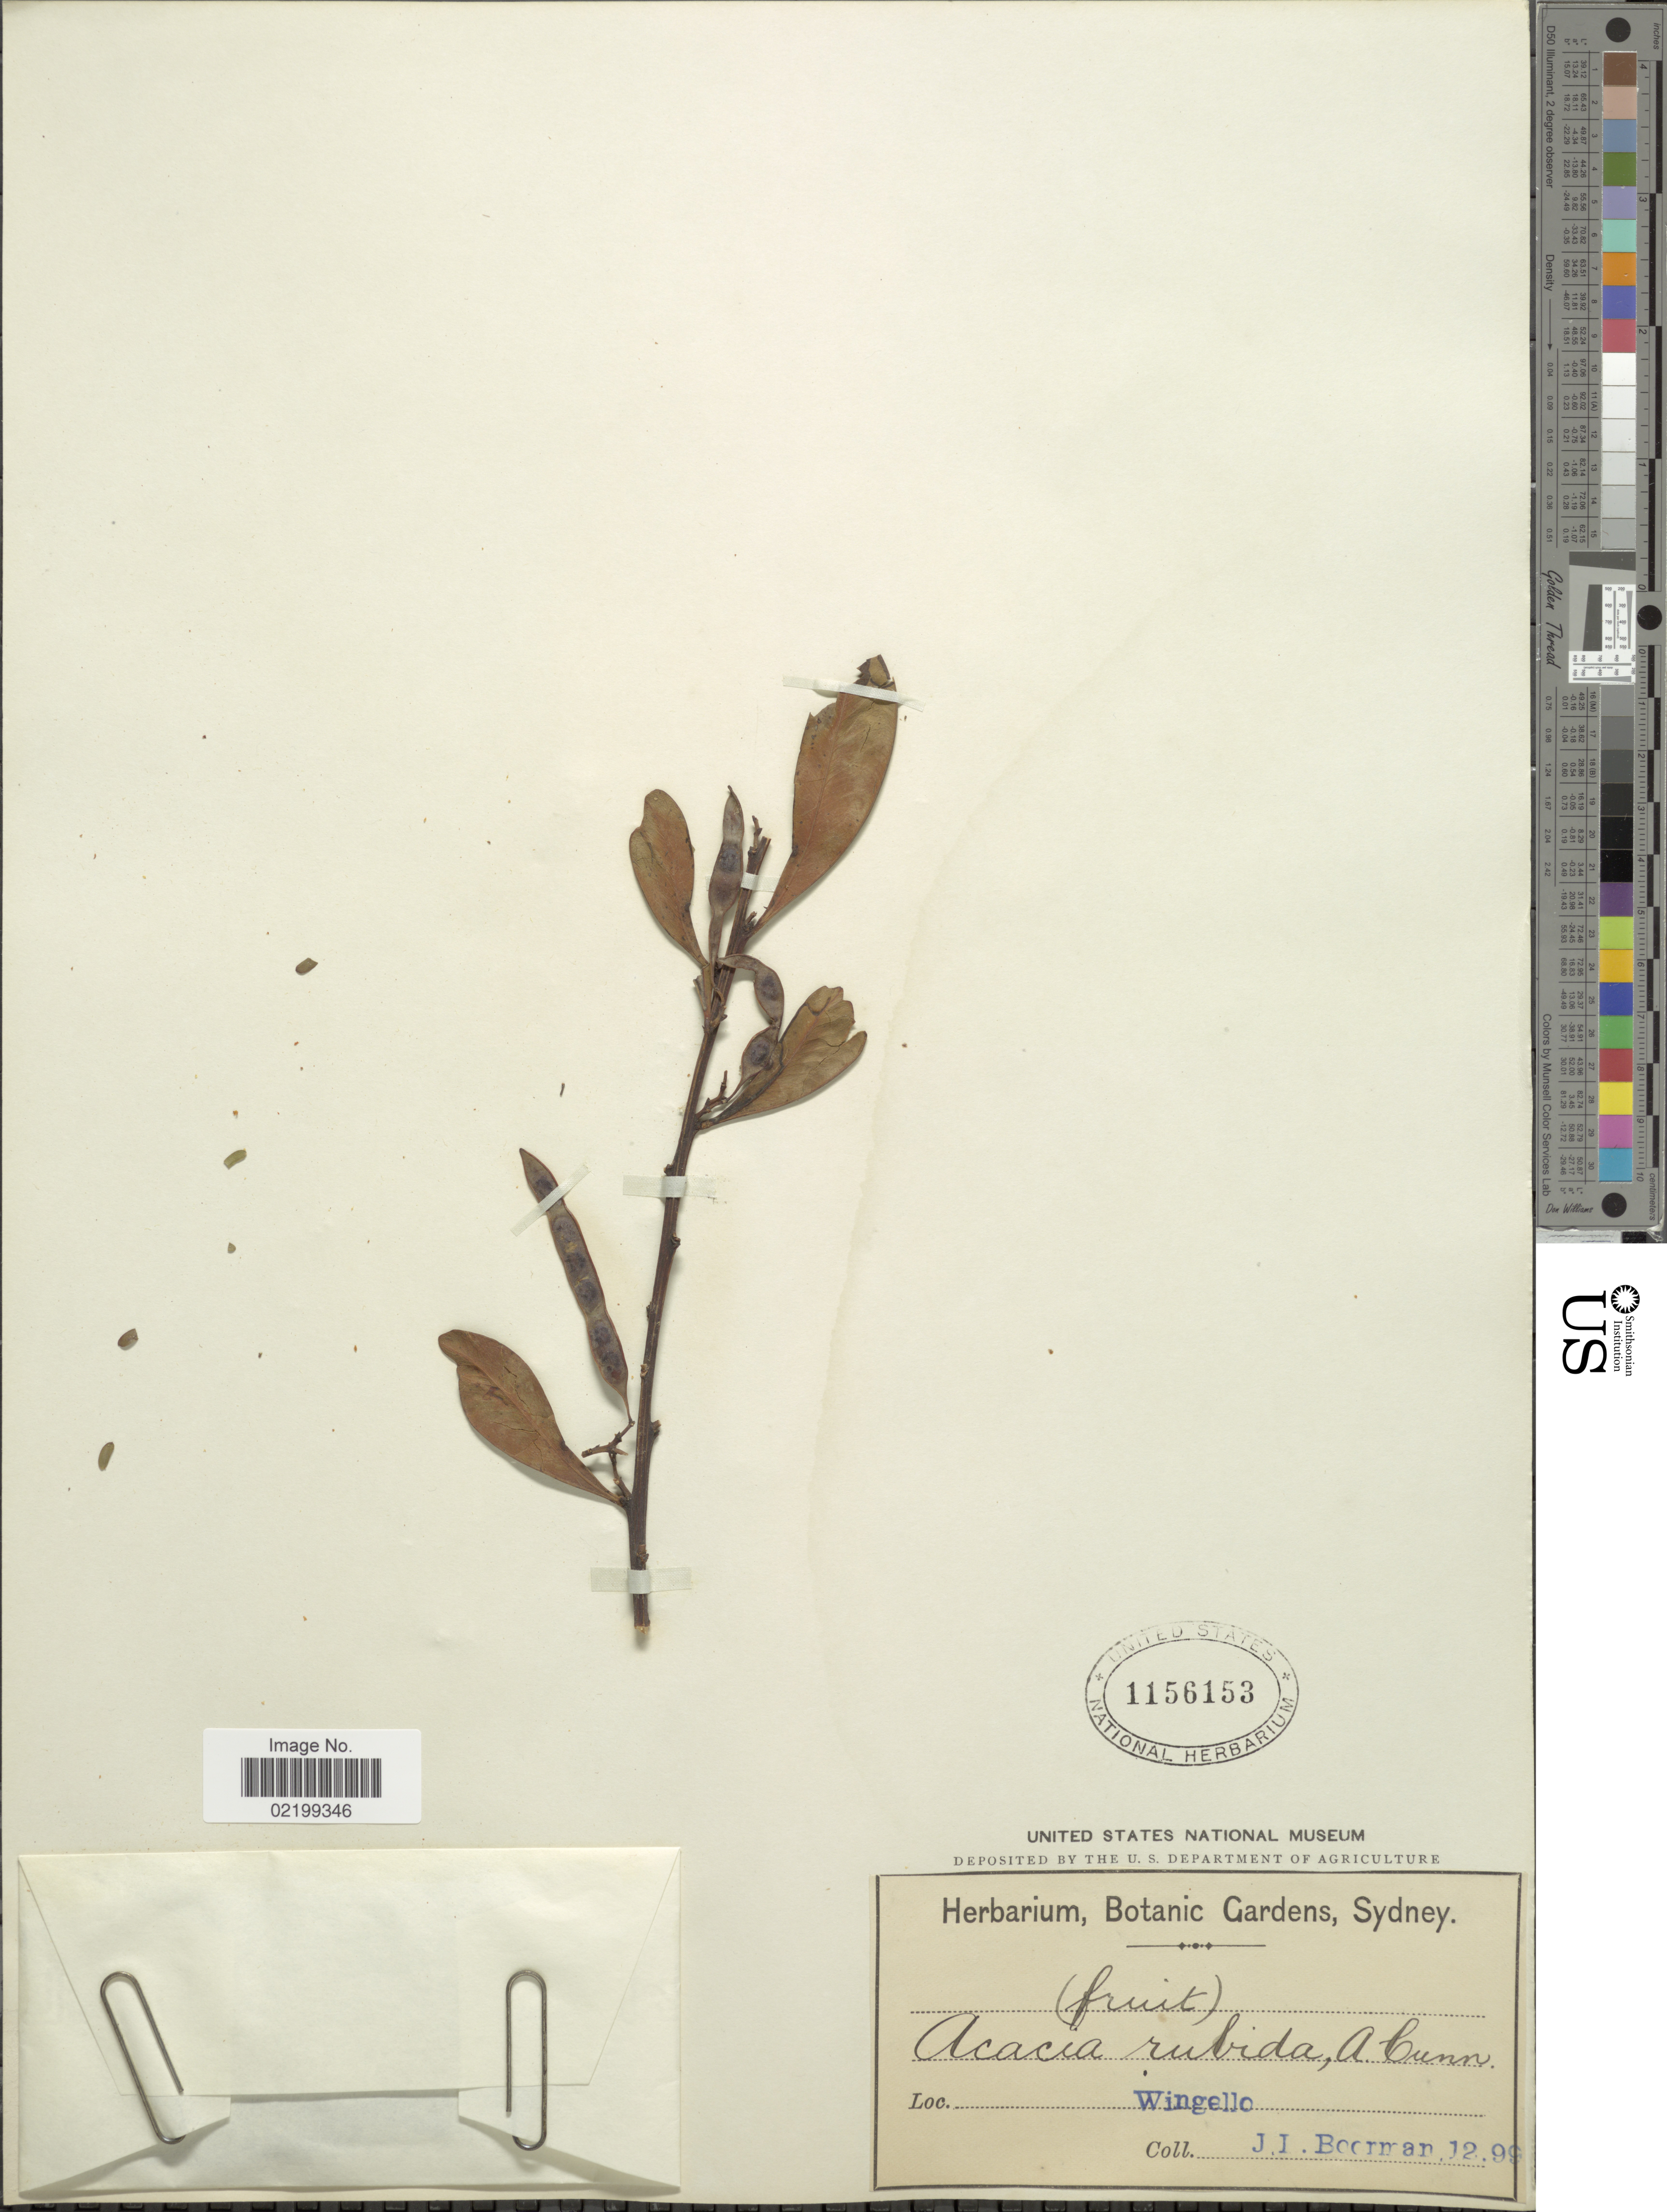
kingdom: Plantae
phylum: Tracheophyta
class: Magnoliopsida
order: Fabales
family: Fabaceae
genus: Acacia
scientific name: Acacia rubida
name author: A. Cunn.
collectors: J. Boorman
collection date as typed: Transcribed d/m/y: /12/99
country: Australia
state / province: New South Wales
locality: Wingello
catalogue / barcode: US 1156153